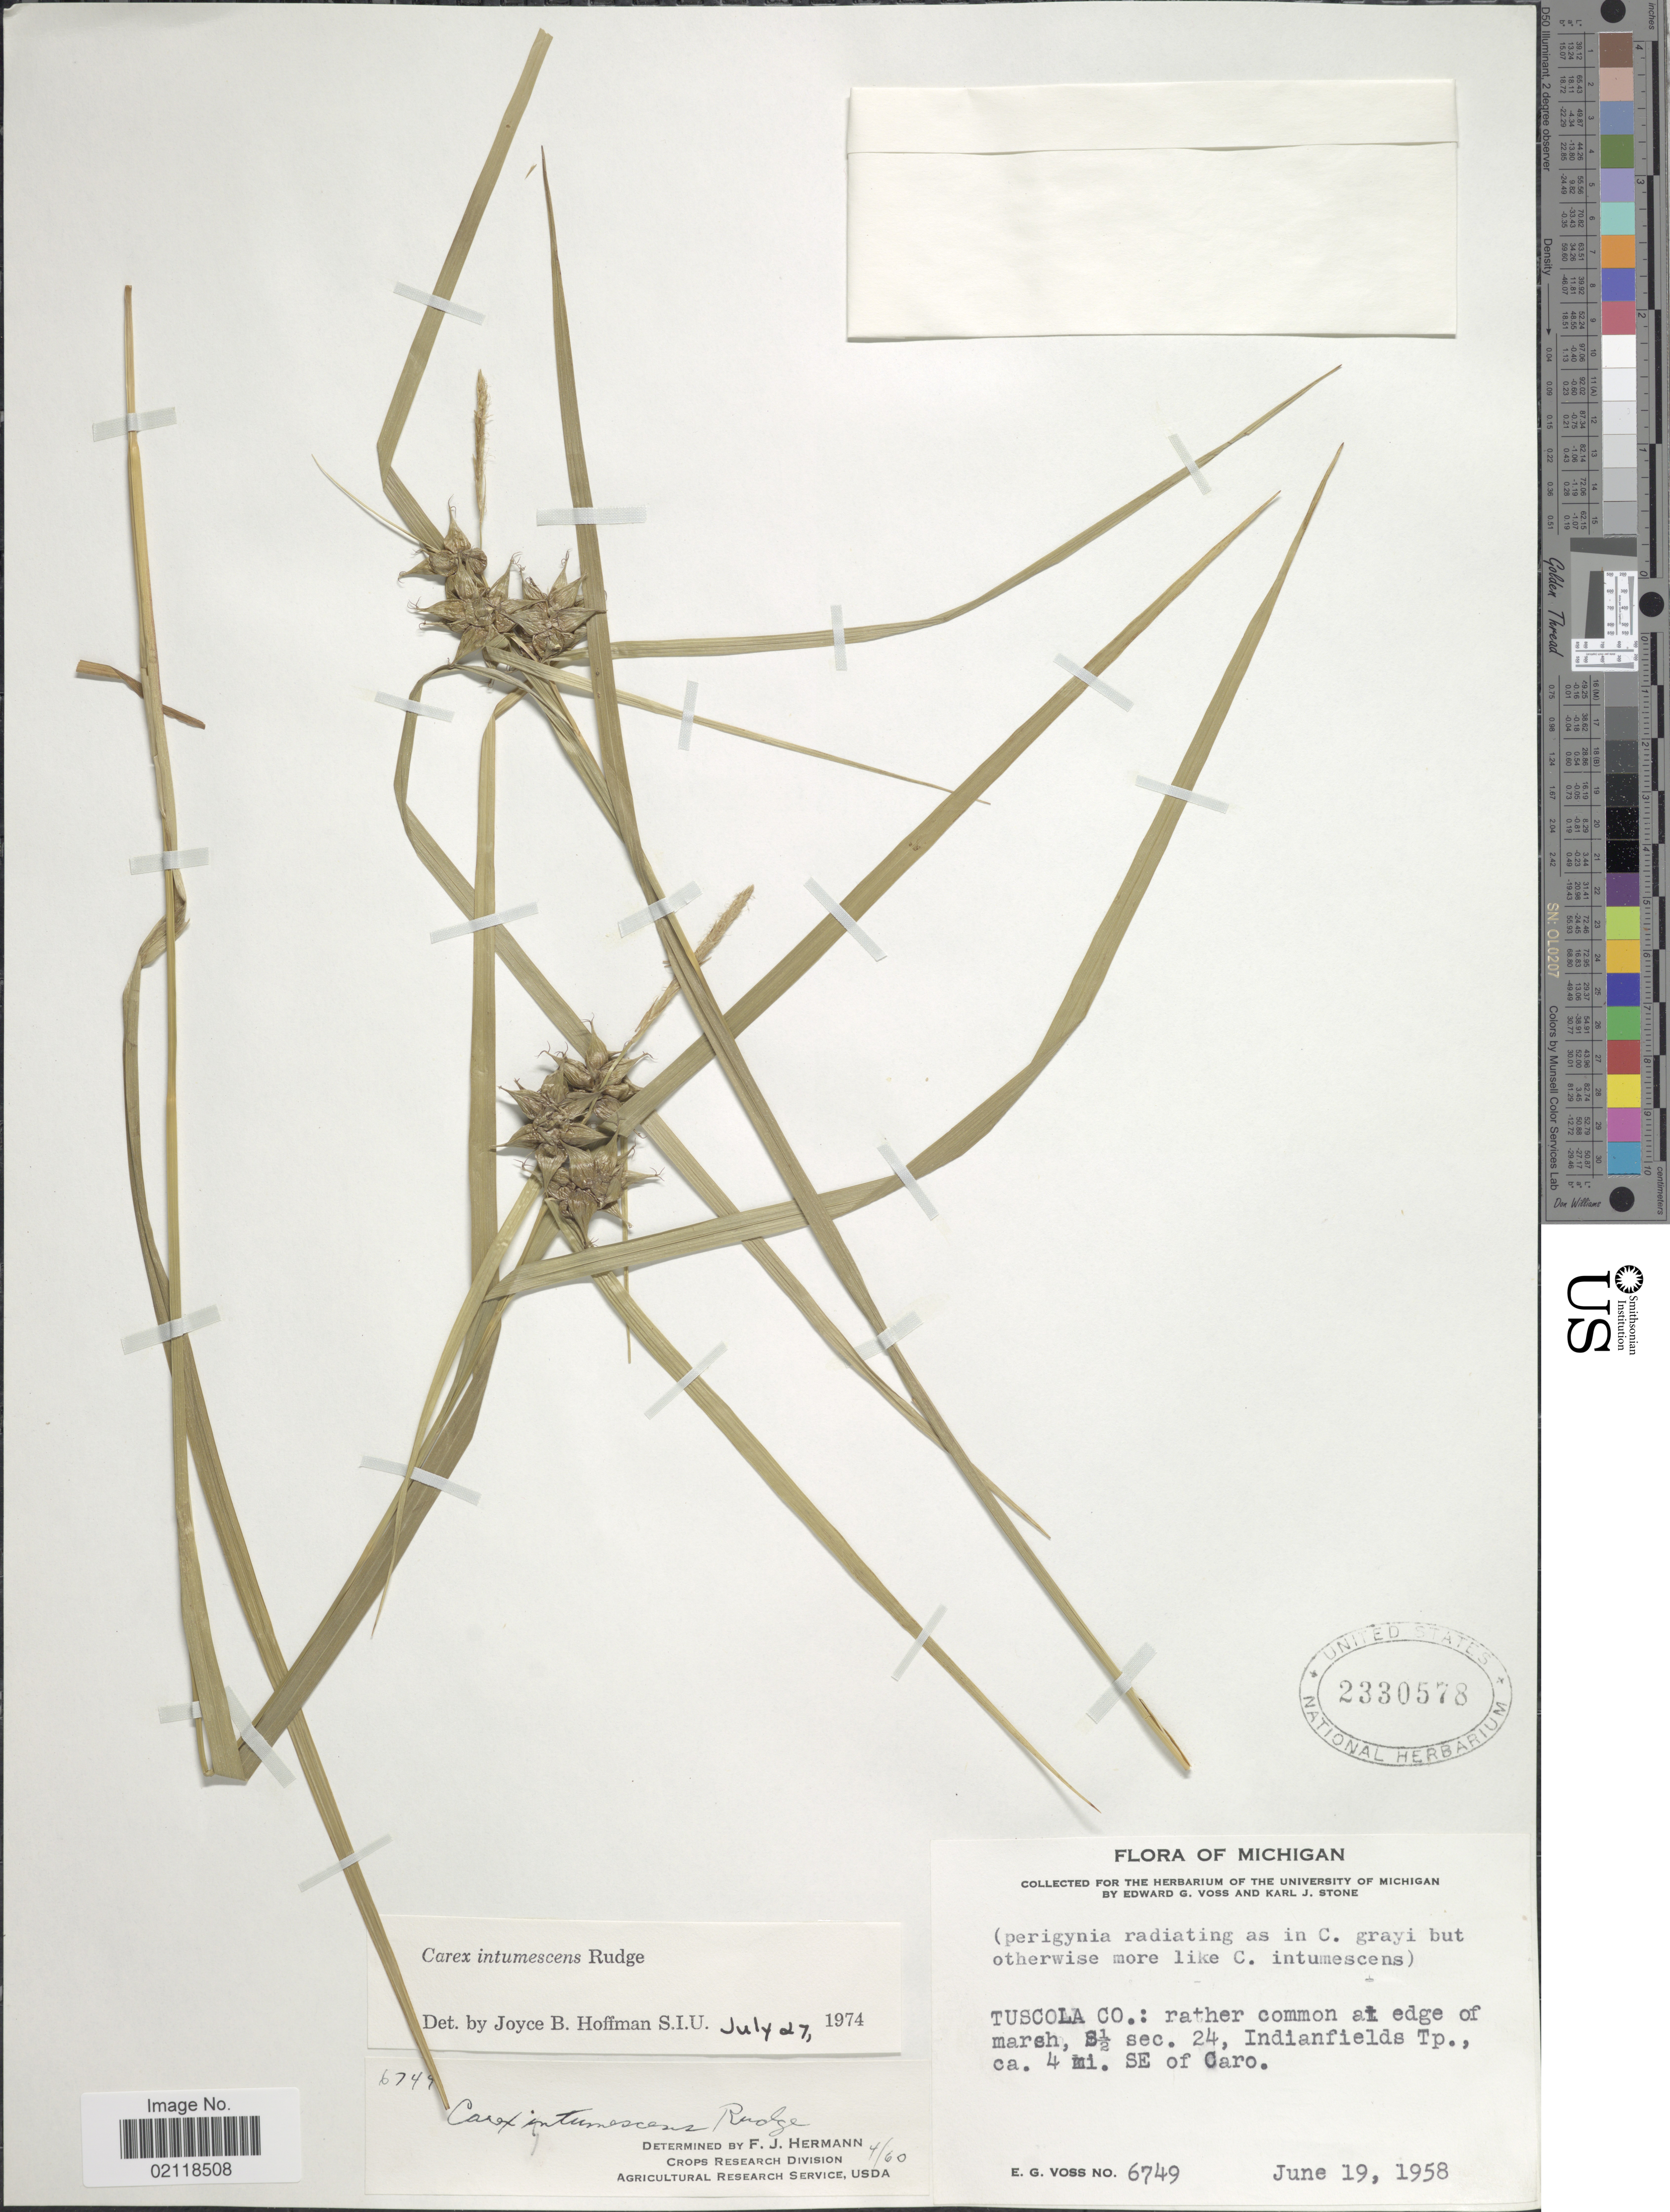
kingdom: Plantae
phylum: Tracheophyta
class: Liliopsida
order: Poales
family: Cyperaceae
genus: Carex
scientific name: Carex intumescens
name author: Rudge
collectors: E. G. Voss & K. J. Stone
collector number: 6749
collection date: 1958-06-19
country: United States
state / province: Michigan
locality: Tuscola Co.: at edge of marsh, S1/2 sec. 24, Indianfields Tp., ca. 4 mi. SE of Caro.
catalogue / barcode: US 2330578